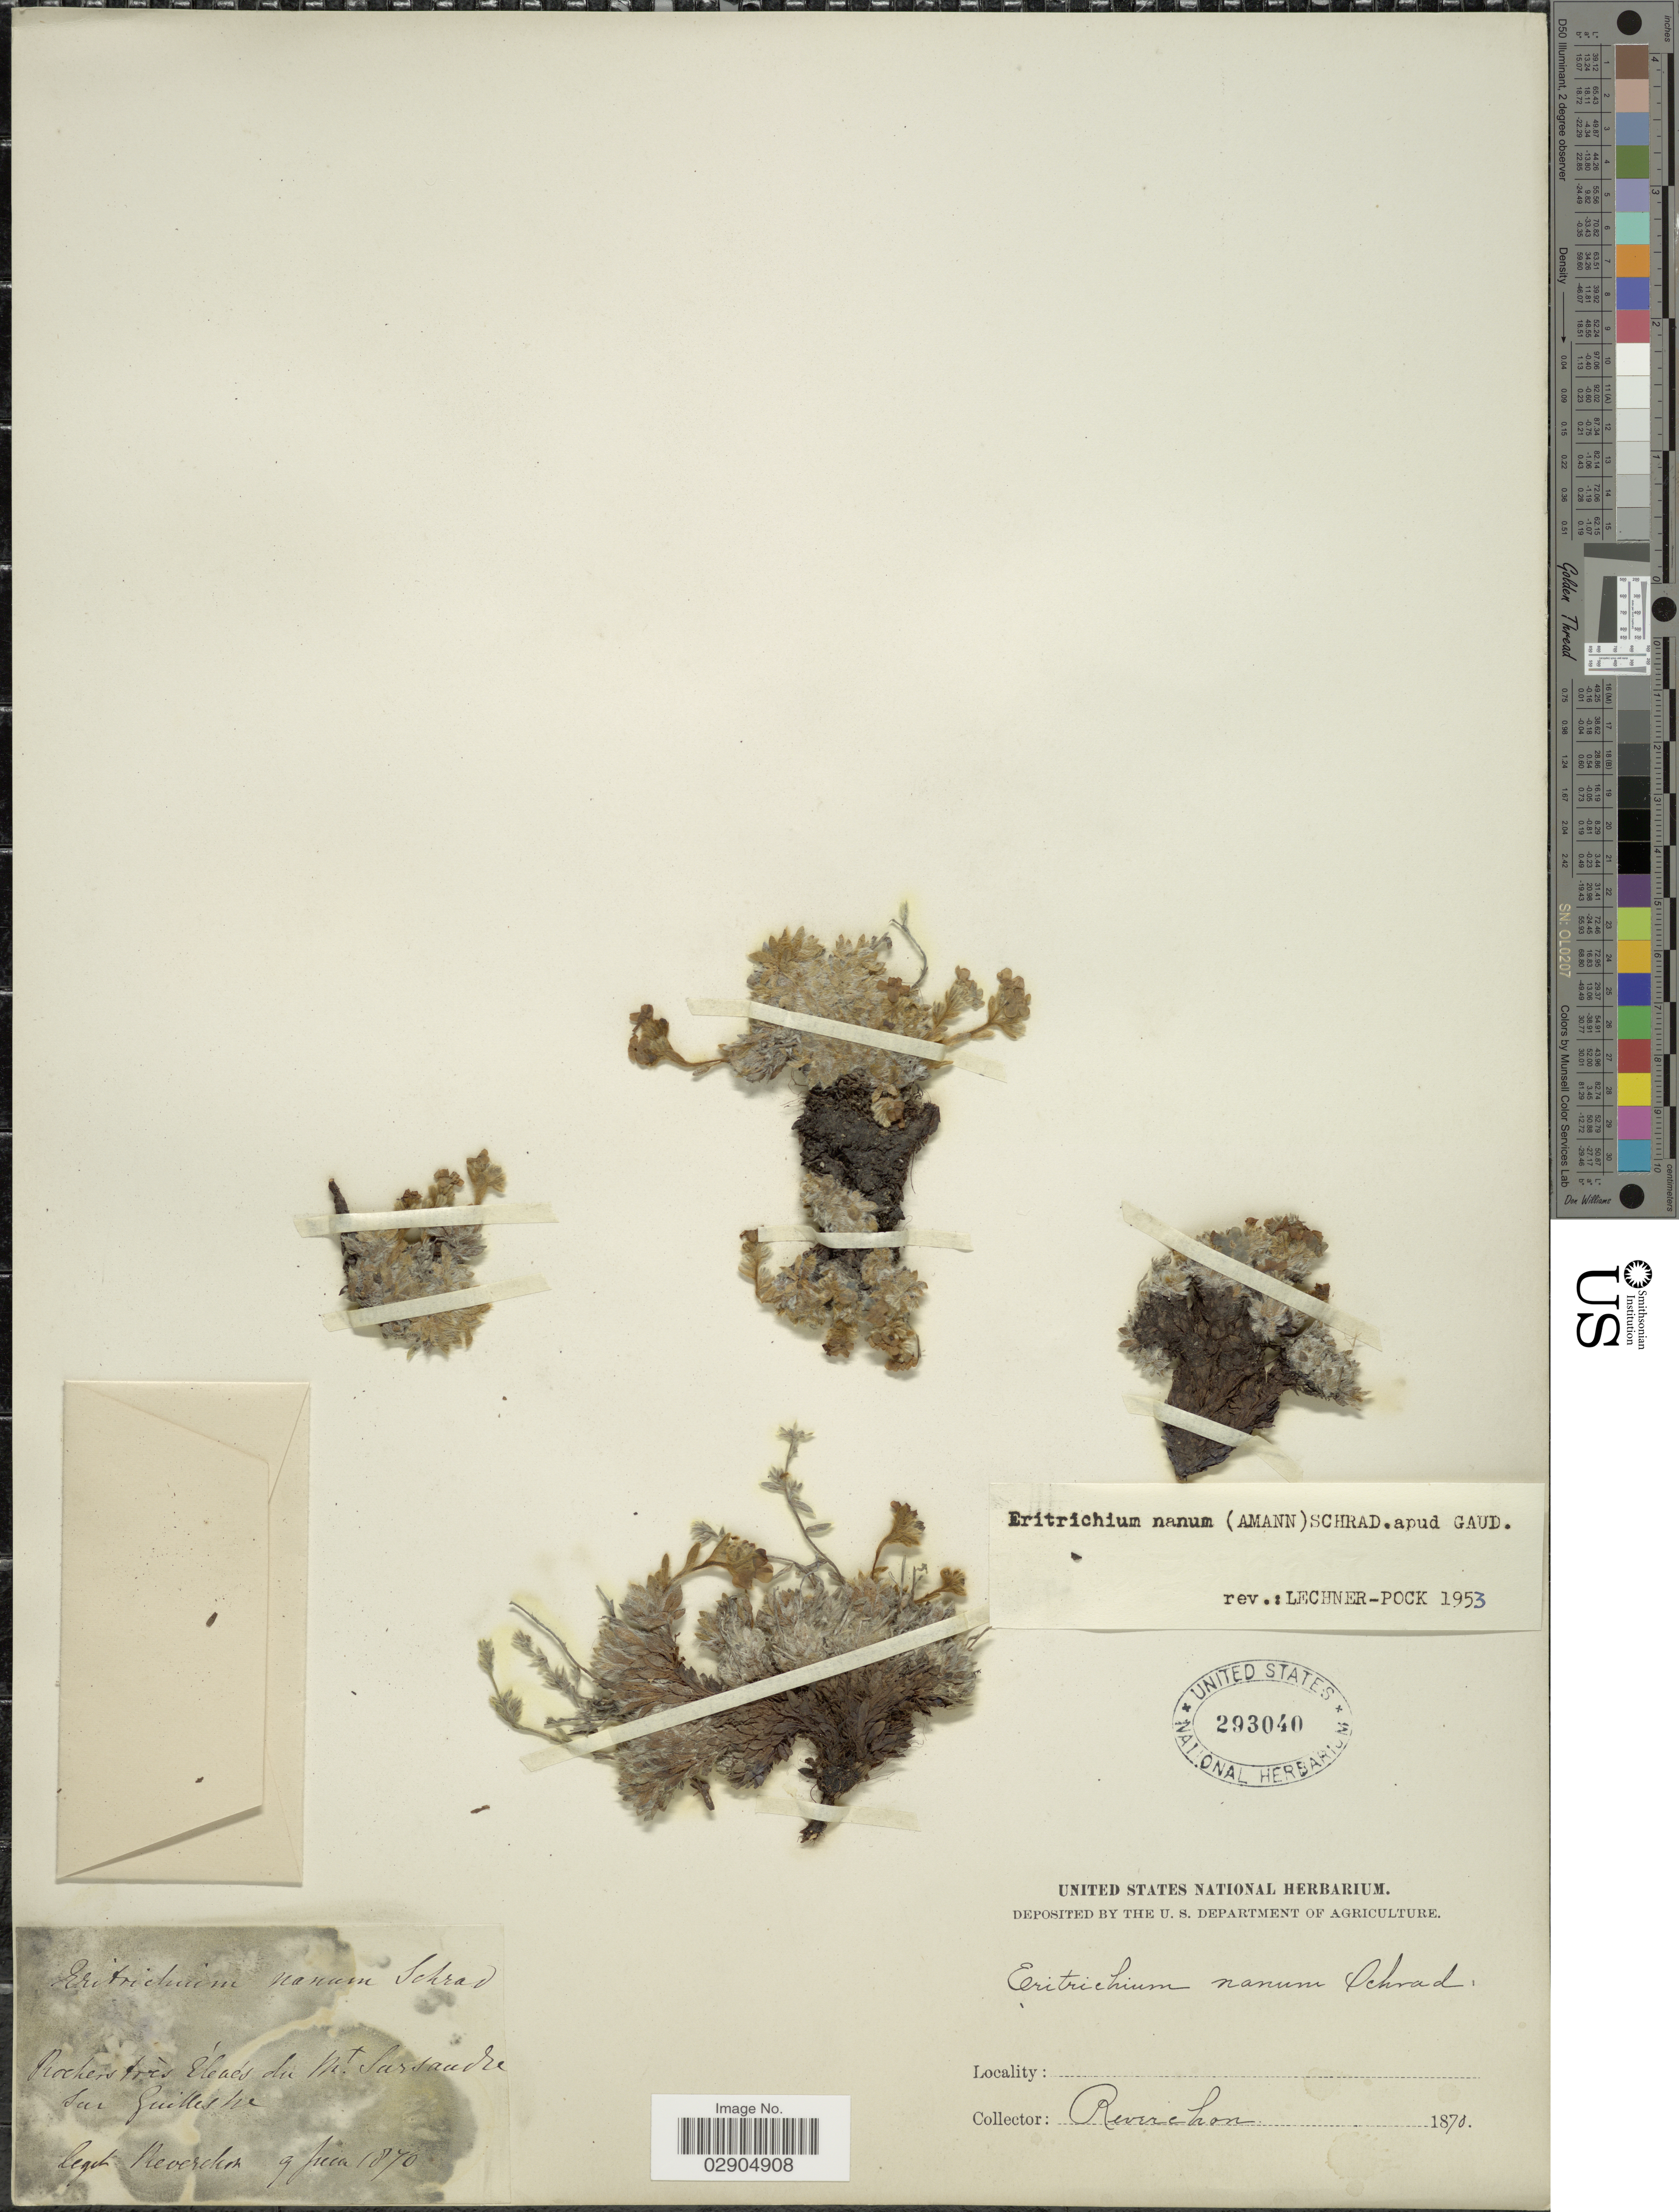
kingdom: Plantae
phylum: Tracheophyta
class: Magnoliopsida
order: Boraginales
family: Boraginaceae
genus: Eritrichium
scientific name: Eritrichium nanum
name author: (L.) Gaudin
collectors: -. Reverchon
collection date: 1870-06-09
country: France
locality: Rochers trés Eleaés du Mt. Sarsaude sur Guillestre.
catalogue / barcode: US 293040